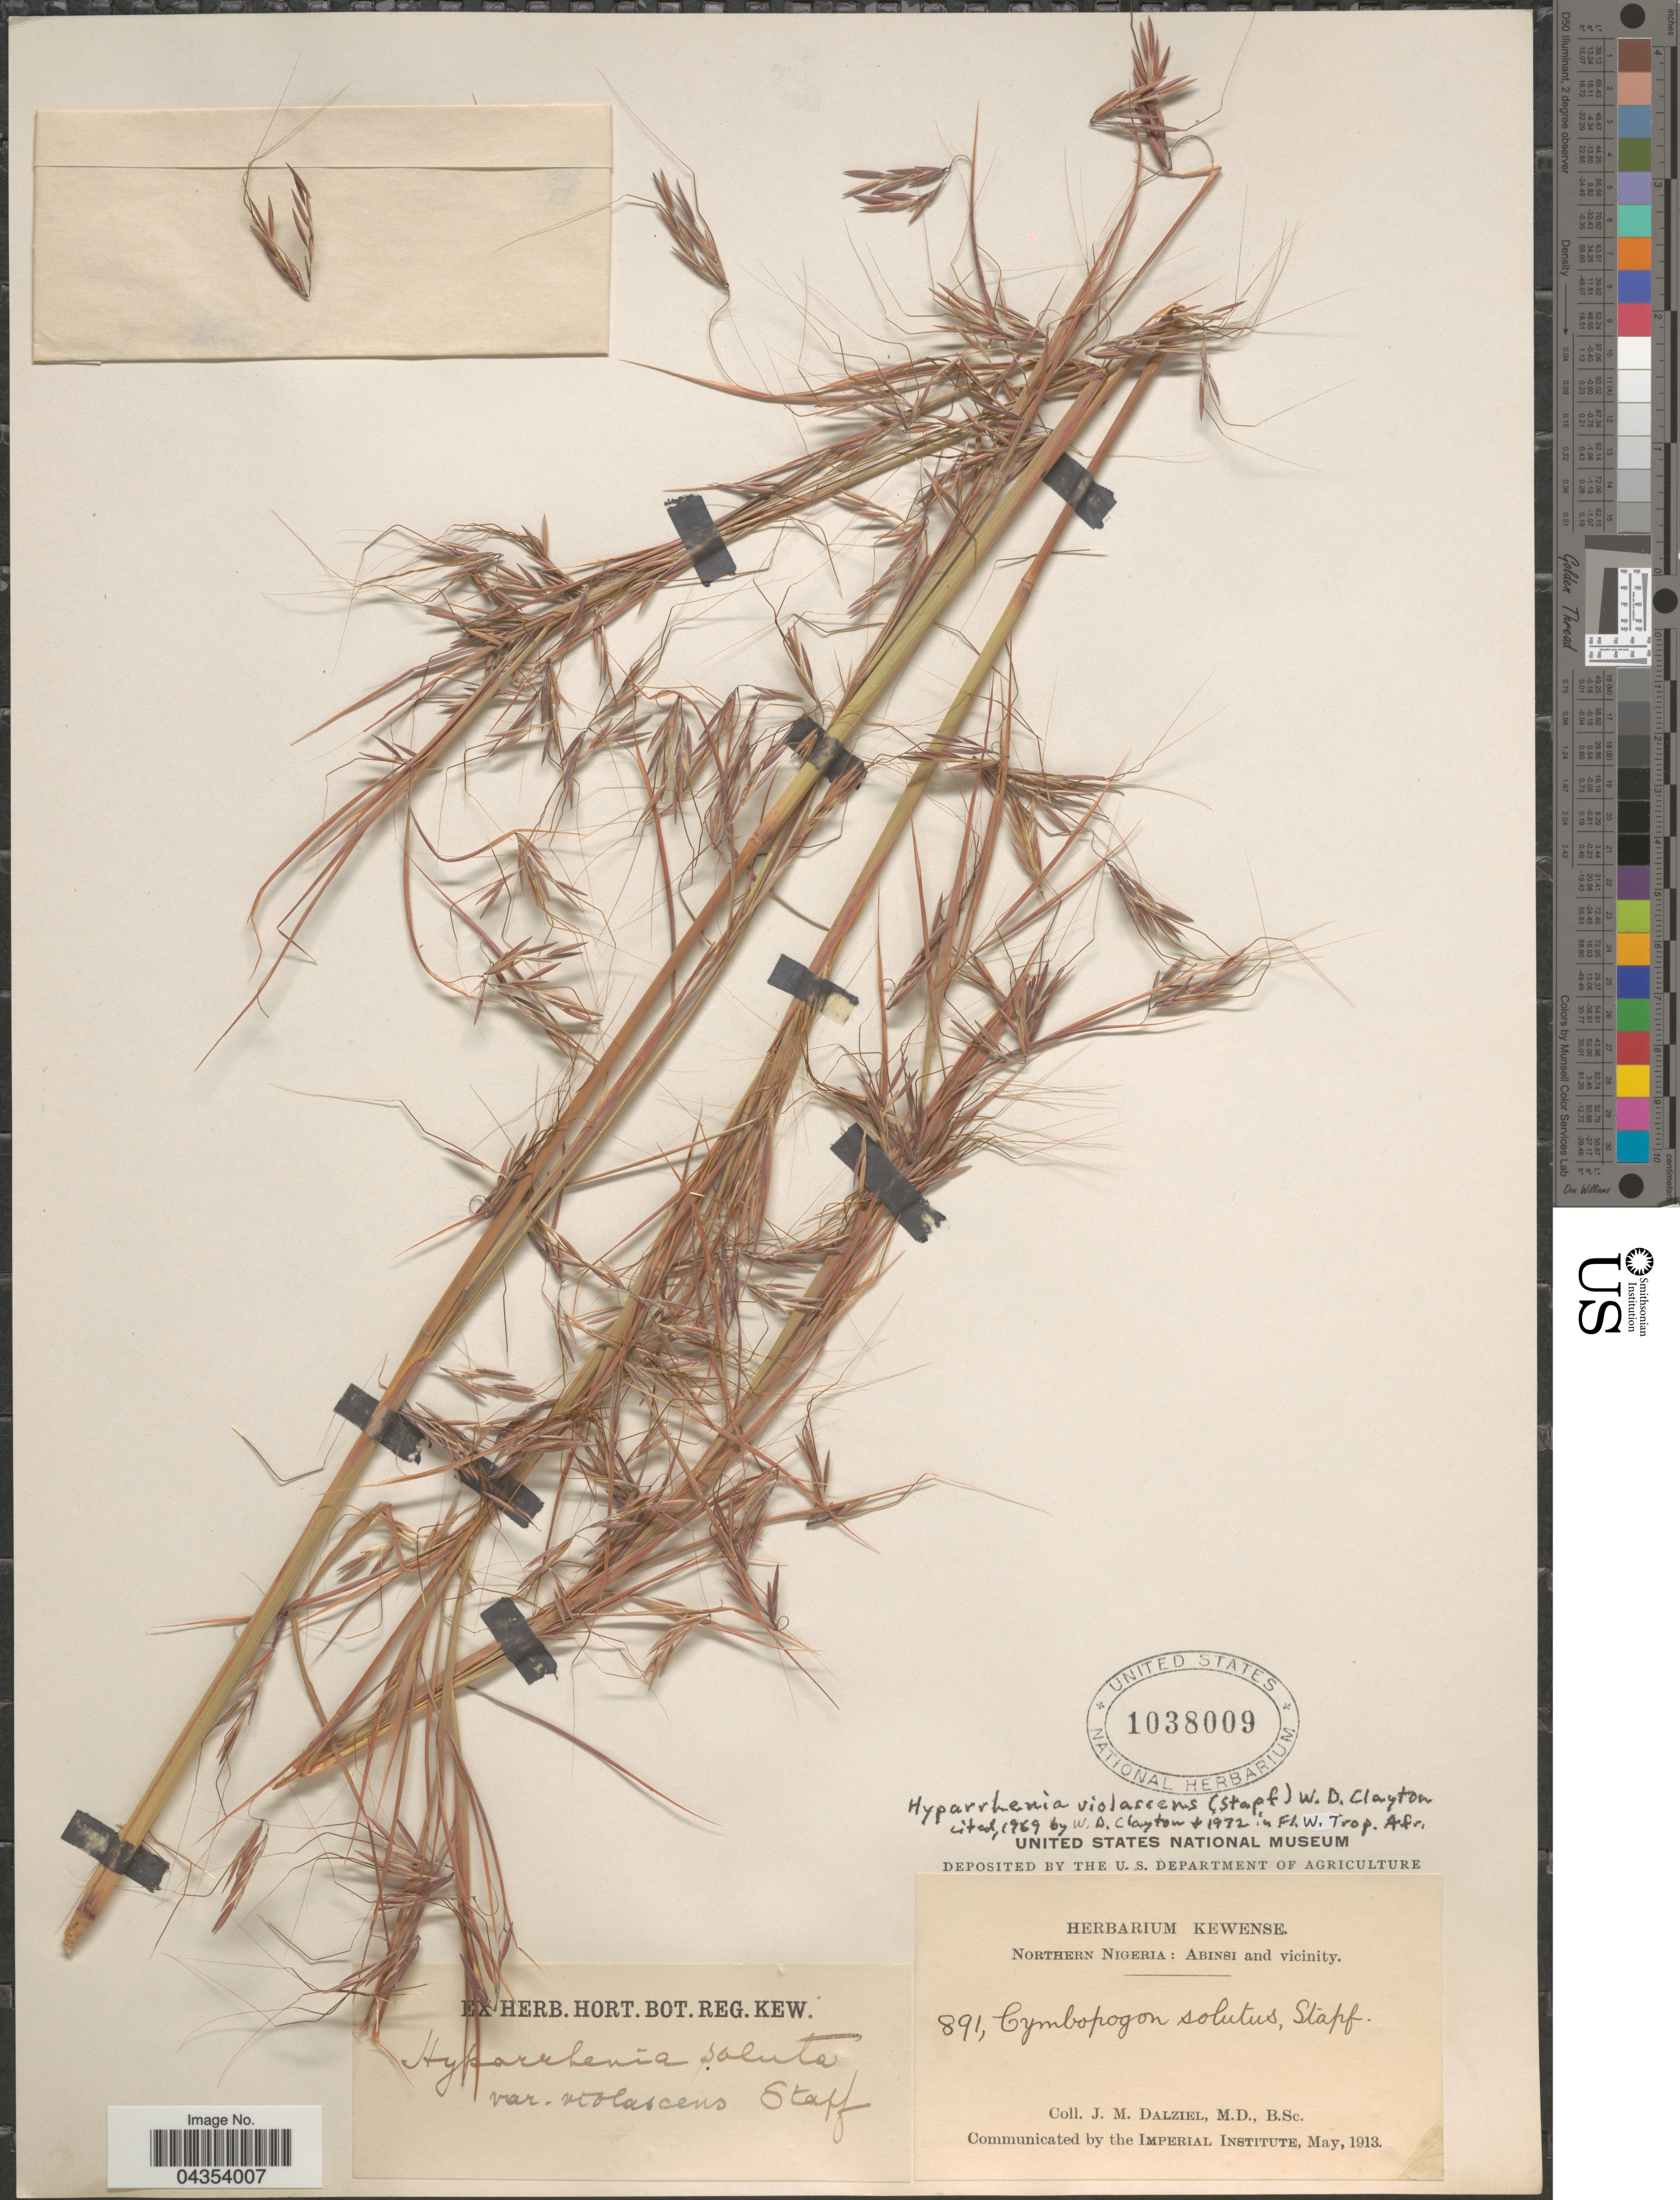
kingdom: Plantae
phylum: Tracheophyta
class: Liliopsida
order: Poales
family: Poaceae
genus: Hyparrhenia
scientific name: Hyparrhenia violascens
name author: (Stapf) Clayton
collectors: J. Dalziel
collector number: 891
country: Nigeria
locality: Northern Nigeria: Abinsi and vicinity.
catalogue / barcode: US 1038009